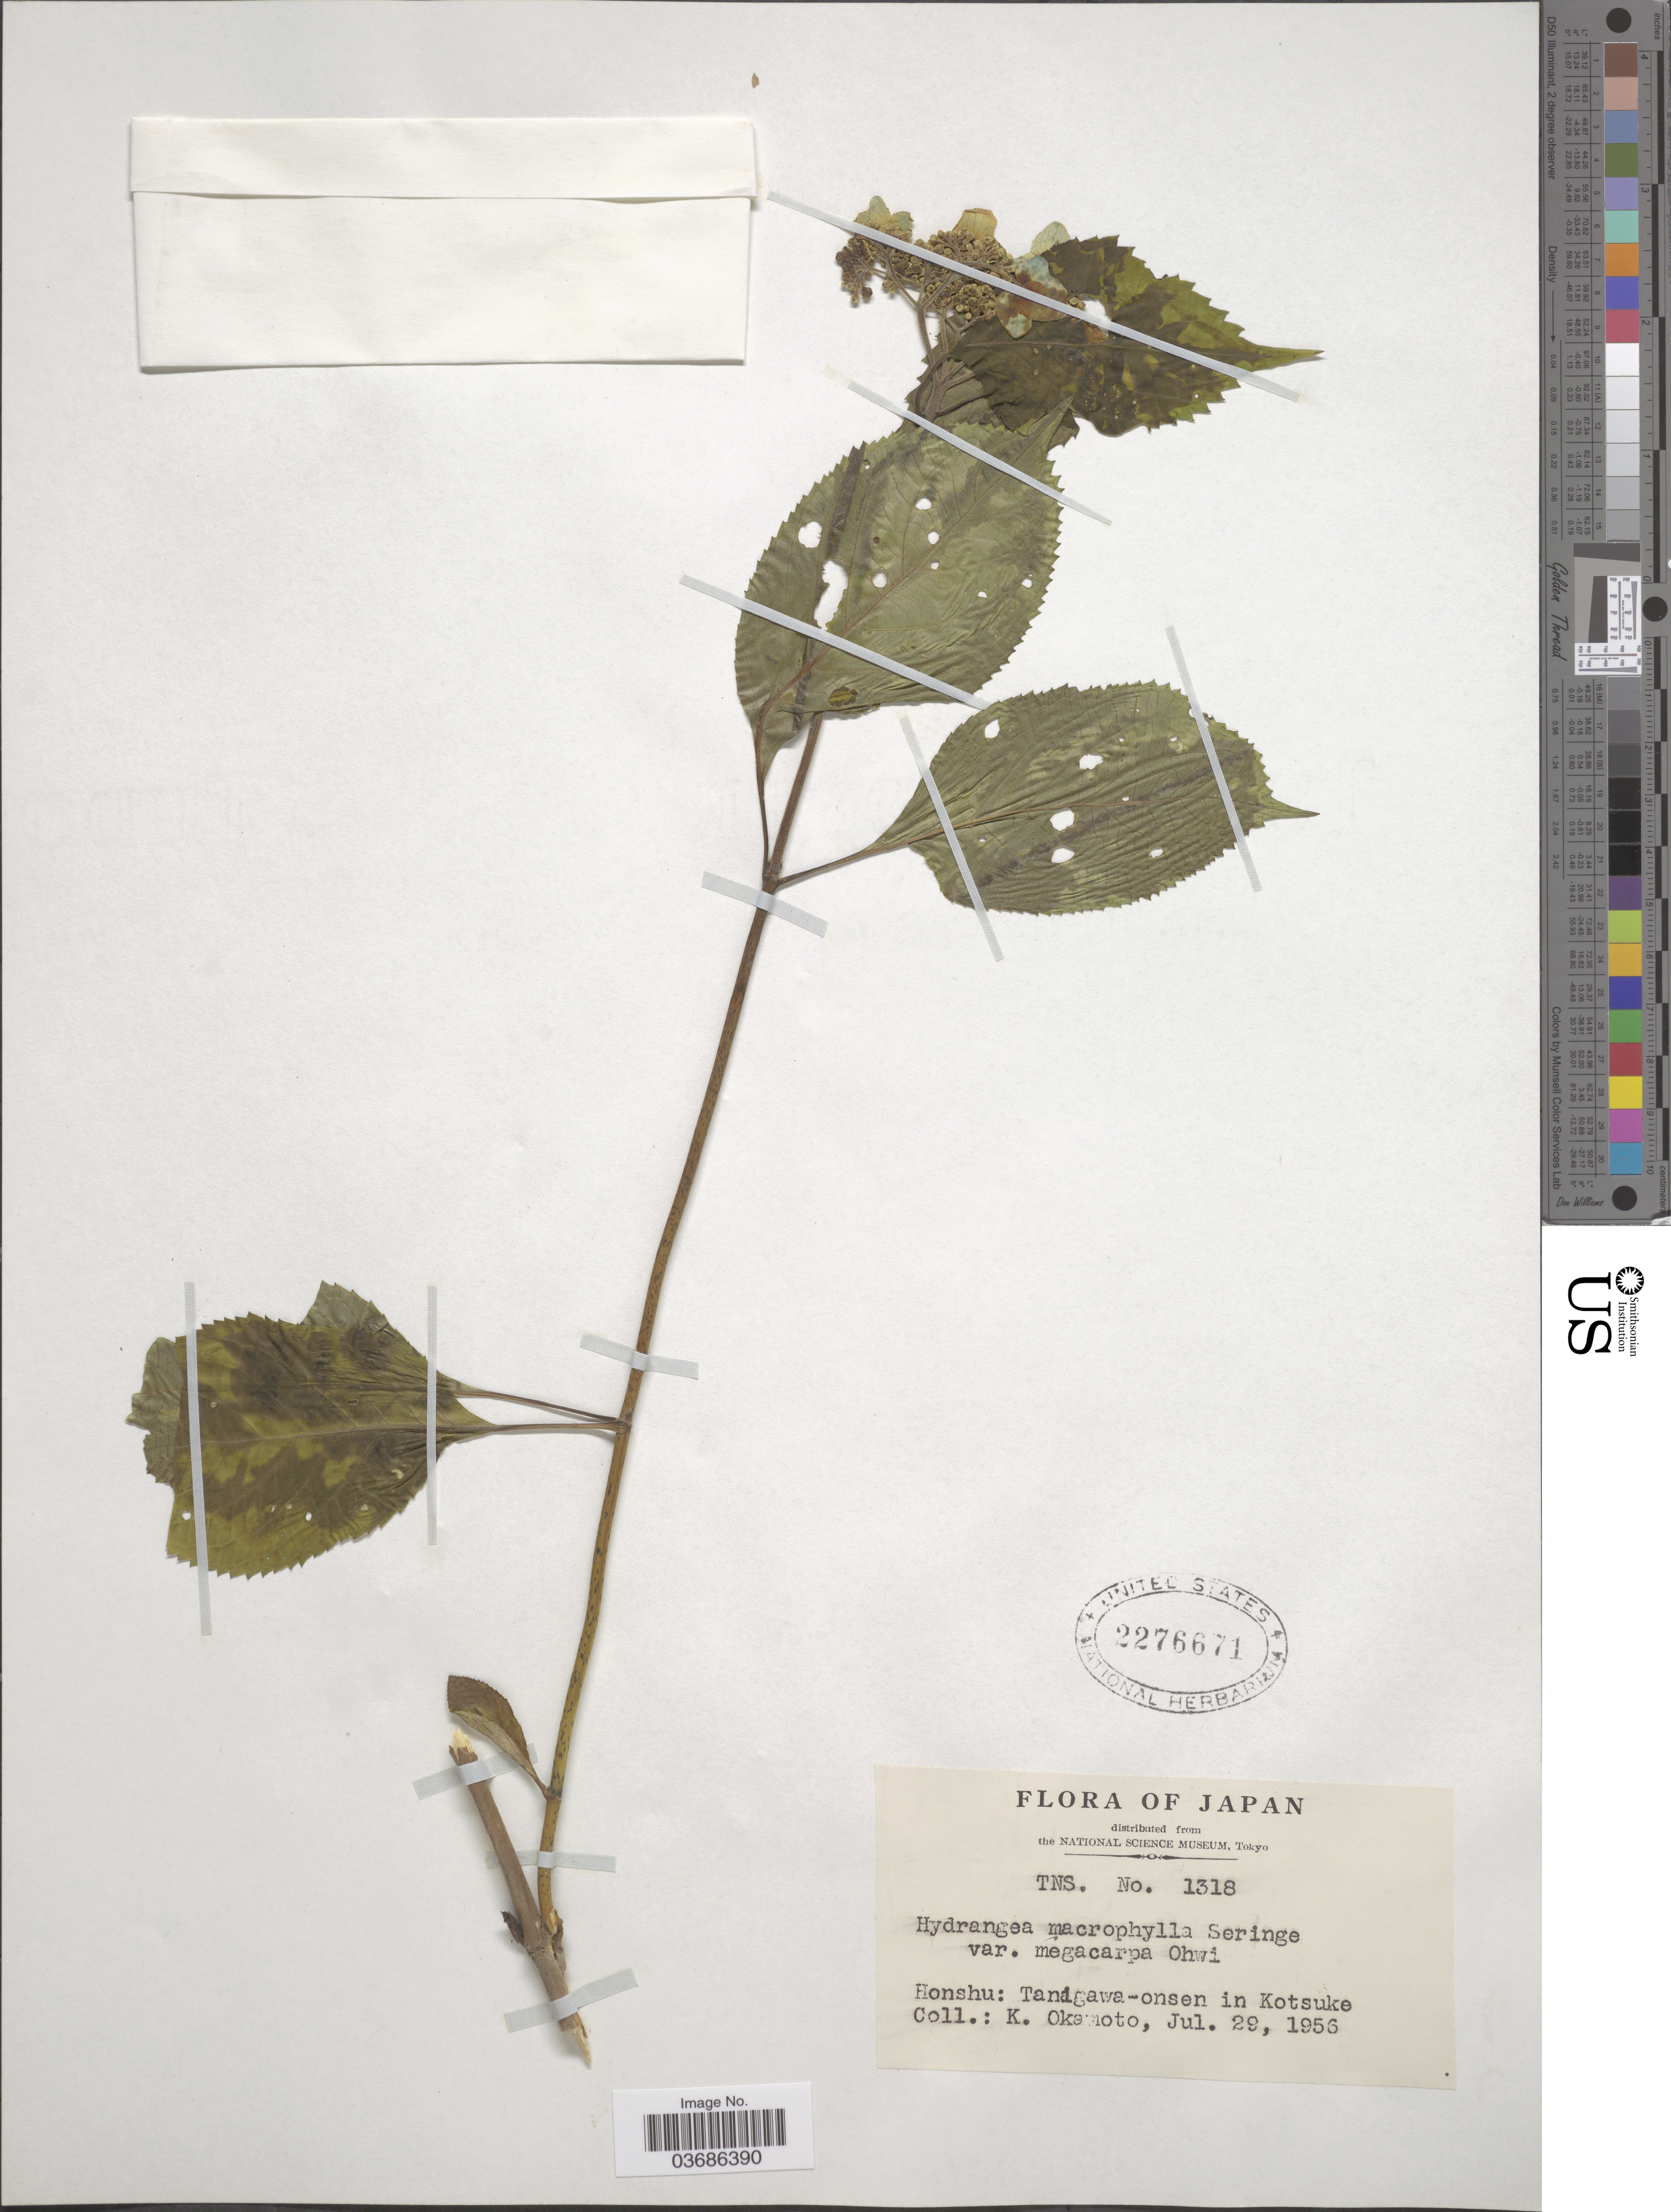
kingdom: Plantae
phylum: Tracheophyta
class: Magnoliopsida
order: Cornales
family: Hydrangeaceae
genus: Hydrangea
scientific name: Hydrangea macrophylla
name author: (Thunb.) Ser.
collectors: K. Okamoto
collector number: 1318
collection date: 1956-07-29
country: Japan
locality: Honshu: Tanigawa-onsen in Kotsuke.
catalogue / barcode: US 2276671